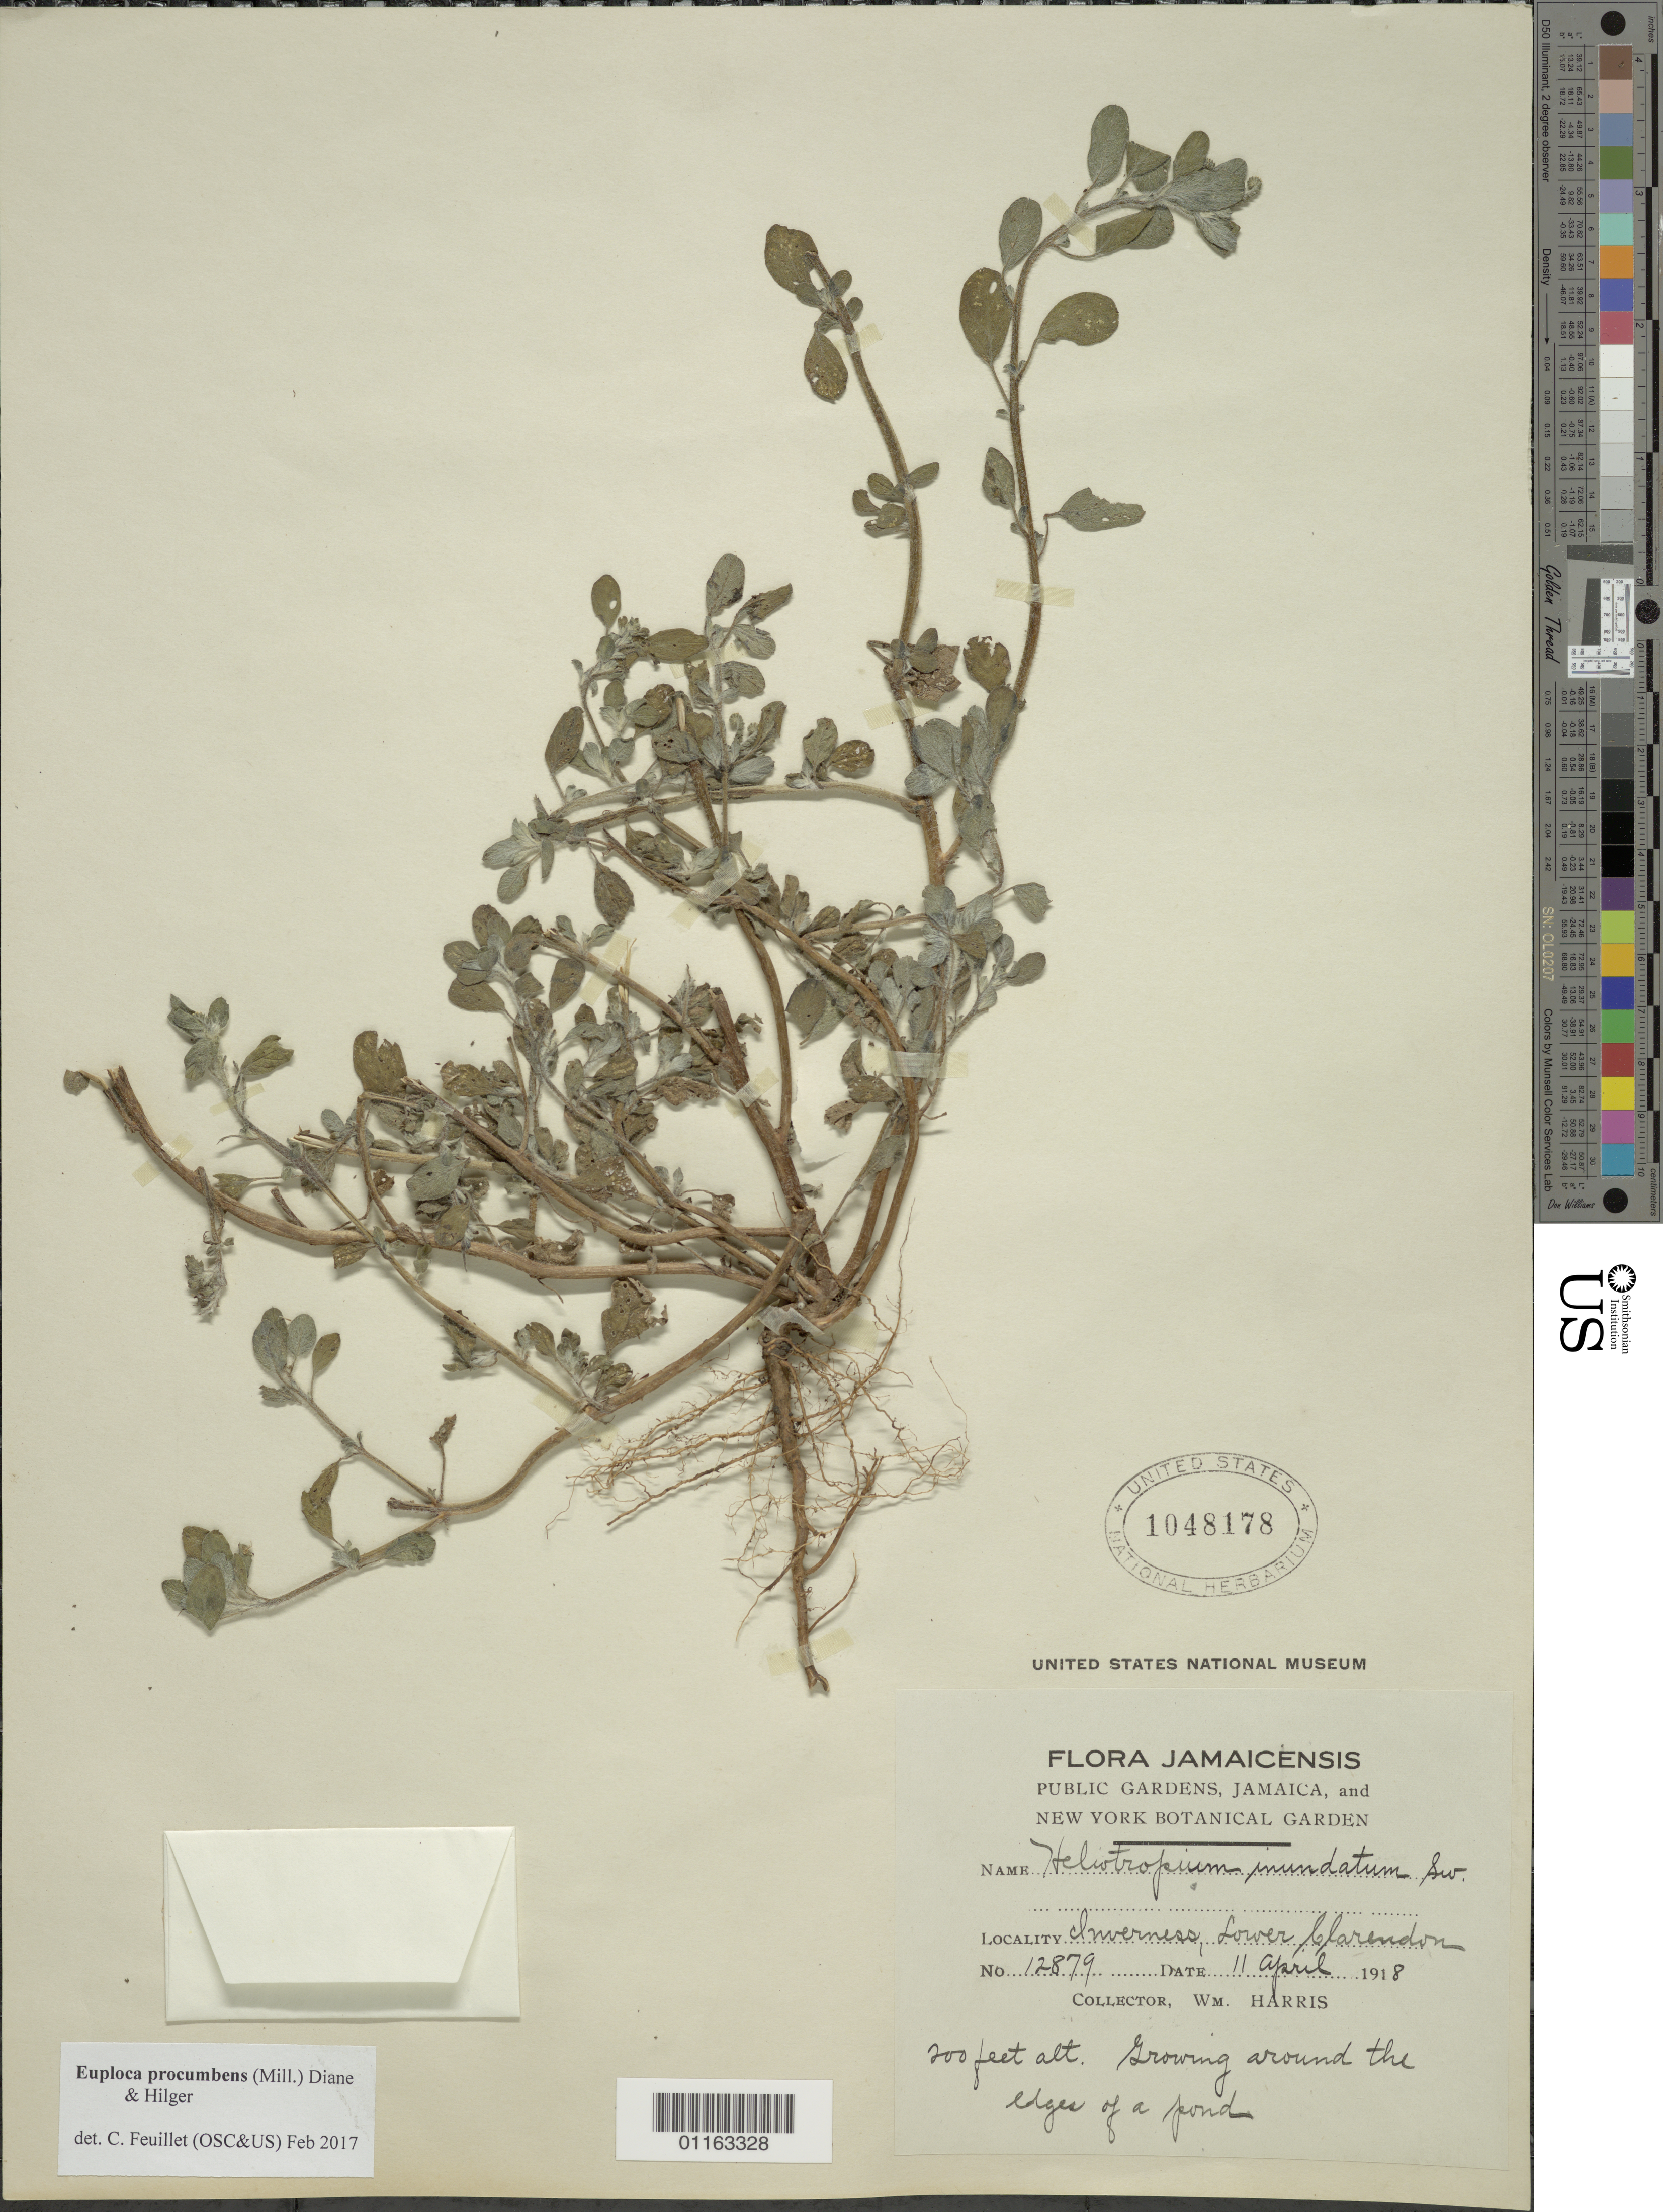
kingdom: Plantae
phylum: Tracheophyta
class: Magnoliopsida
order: Boraginales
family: Heliotropiaceae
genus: Euploca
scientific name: Euploca procumbens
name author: (Mill.) Diane & Hilger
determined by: Feuillet, C.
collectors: W. Harris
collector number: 12879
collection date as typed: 11 Apr 1918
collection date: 1918-04-11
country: Jamaica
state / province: Clarendon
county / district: Inverness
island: Jamaica I.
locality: Inverness, Lower Clarendon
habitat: Growing around edges of pond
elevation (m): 61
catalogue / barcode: US 1048178